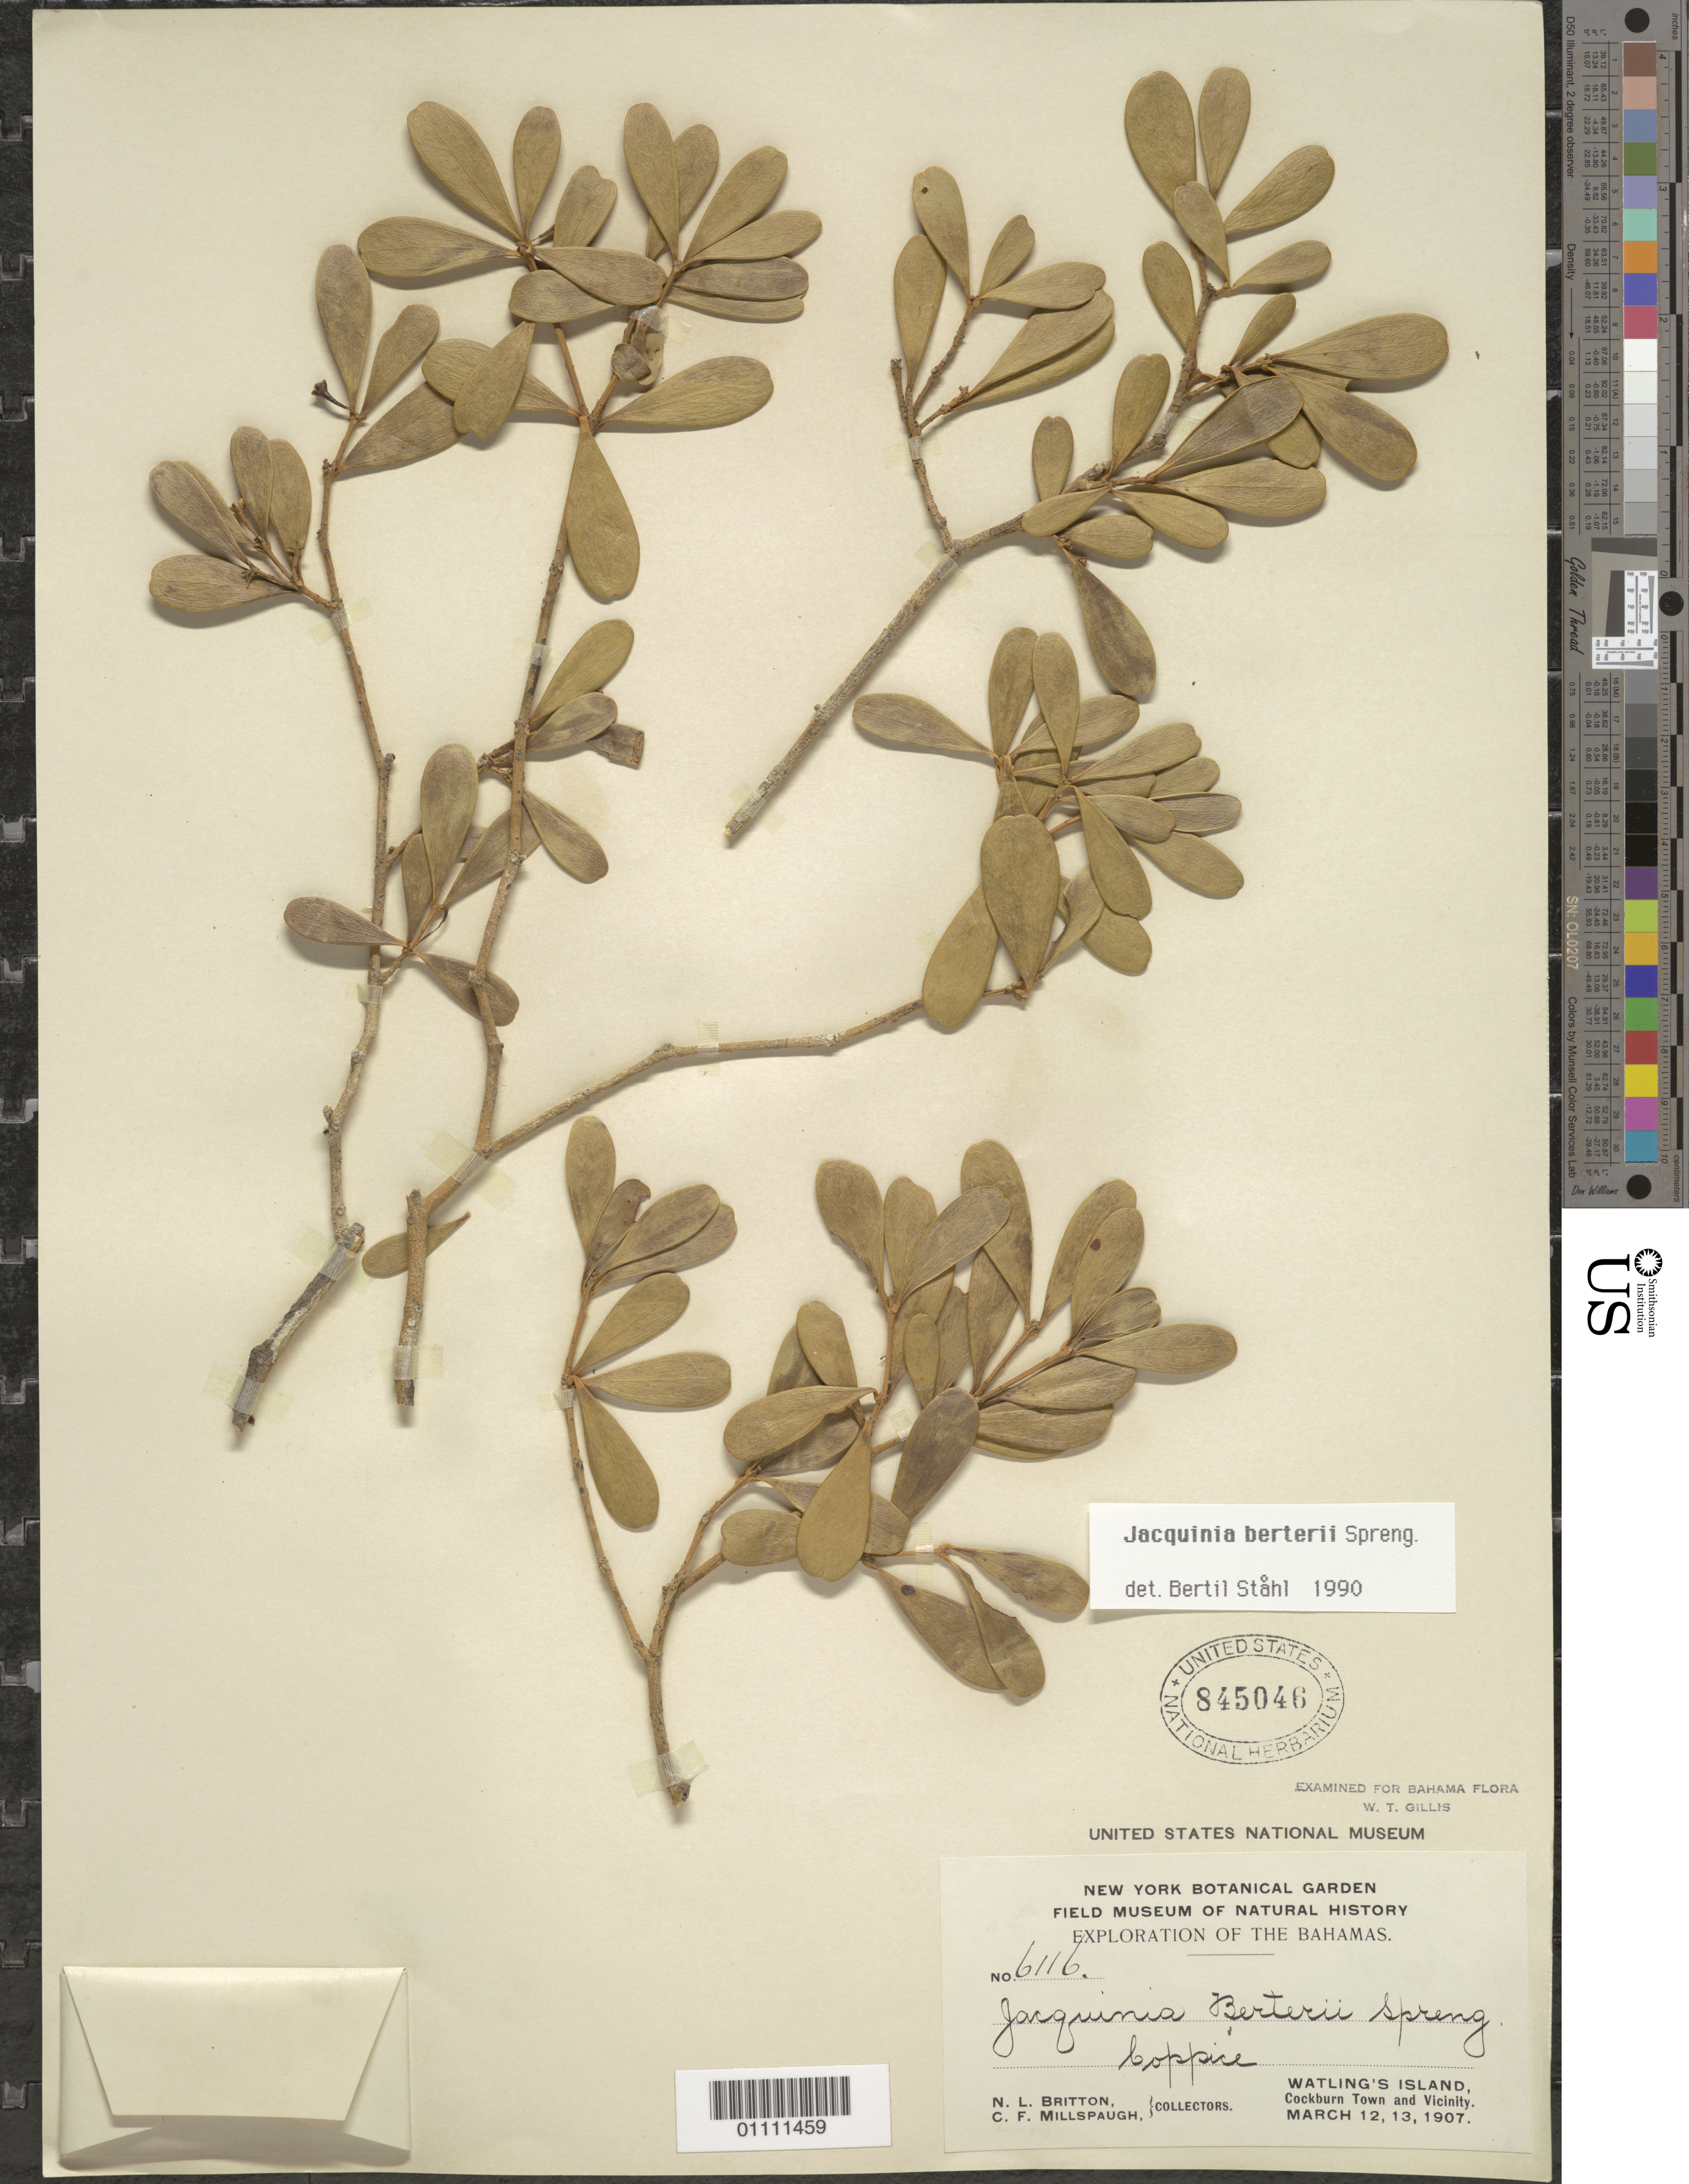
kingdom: Plantae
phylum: Tracheophyta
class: Magnoliopsida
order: Ericales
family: Primulaceae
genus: Jacquinia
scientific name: Jacquinia berteroi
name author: Spreng.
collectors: N. Britton & C. F. Millspaugh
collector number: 6116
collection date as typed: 12 Mar 1907 and 13 Mar 1907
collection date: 1907-03-12,1907-03-13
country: Bahamas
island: San Salvador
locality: Cockburn Town and Vicinity. Coppice.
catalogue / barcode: US 845046